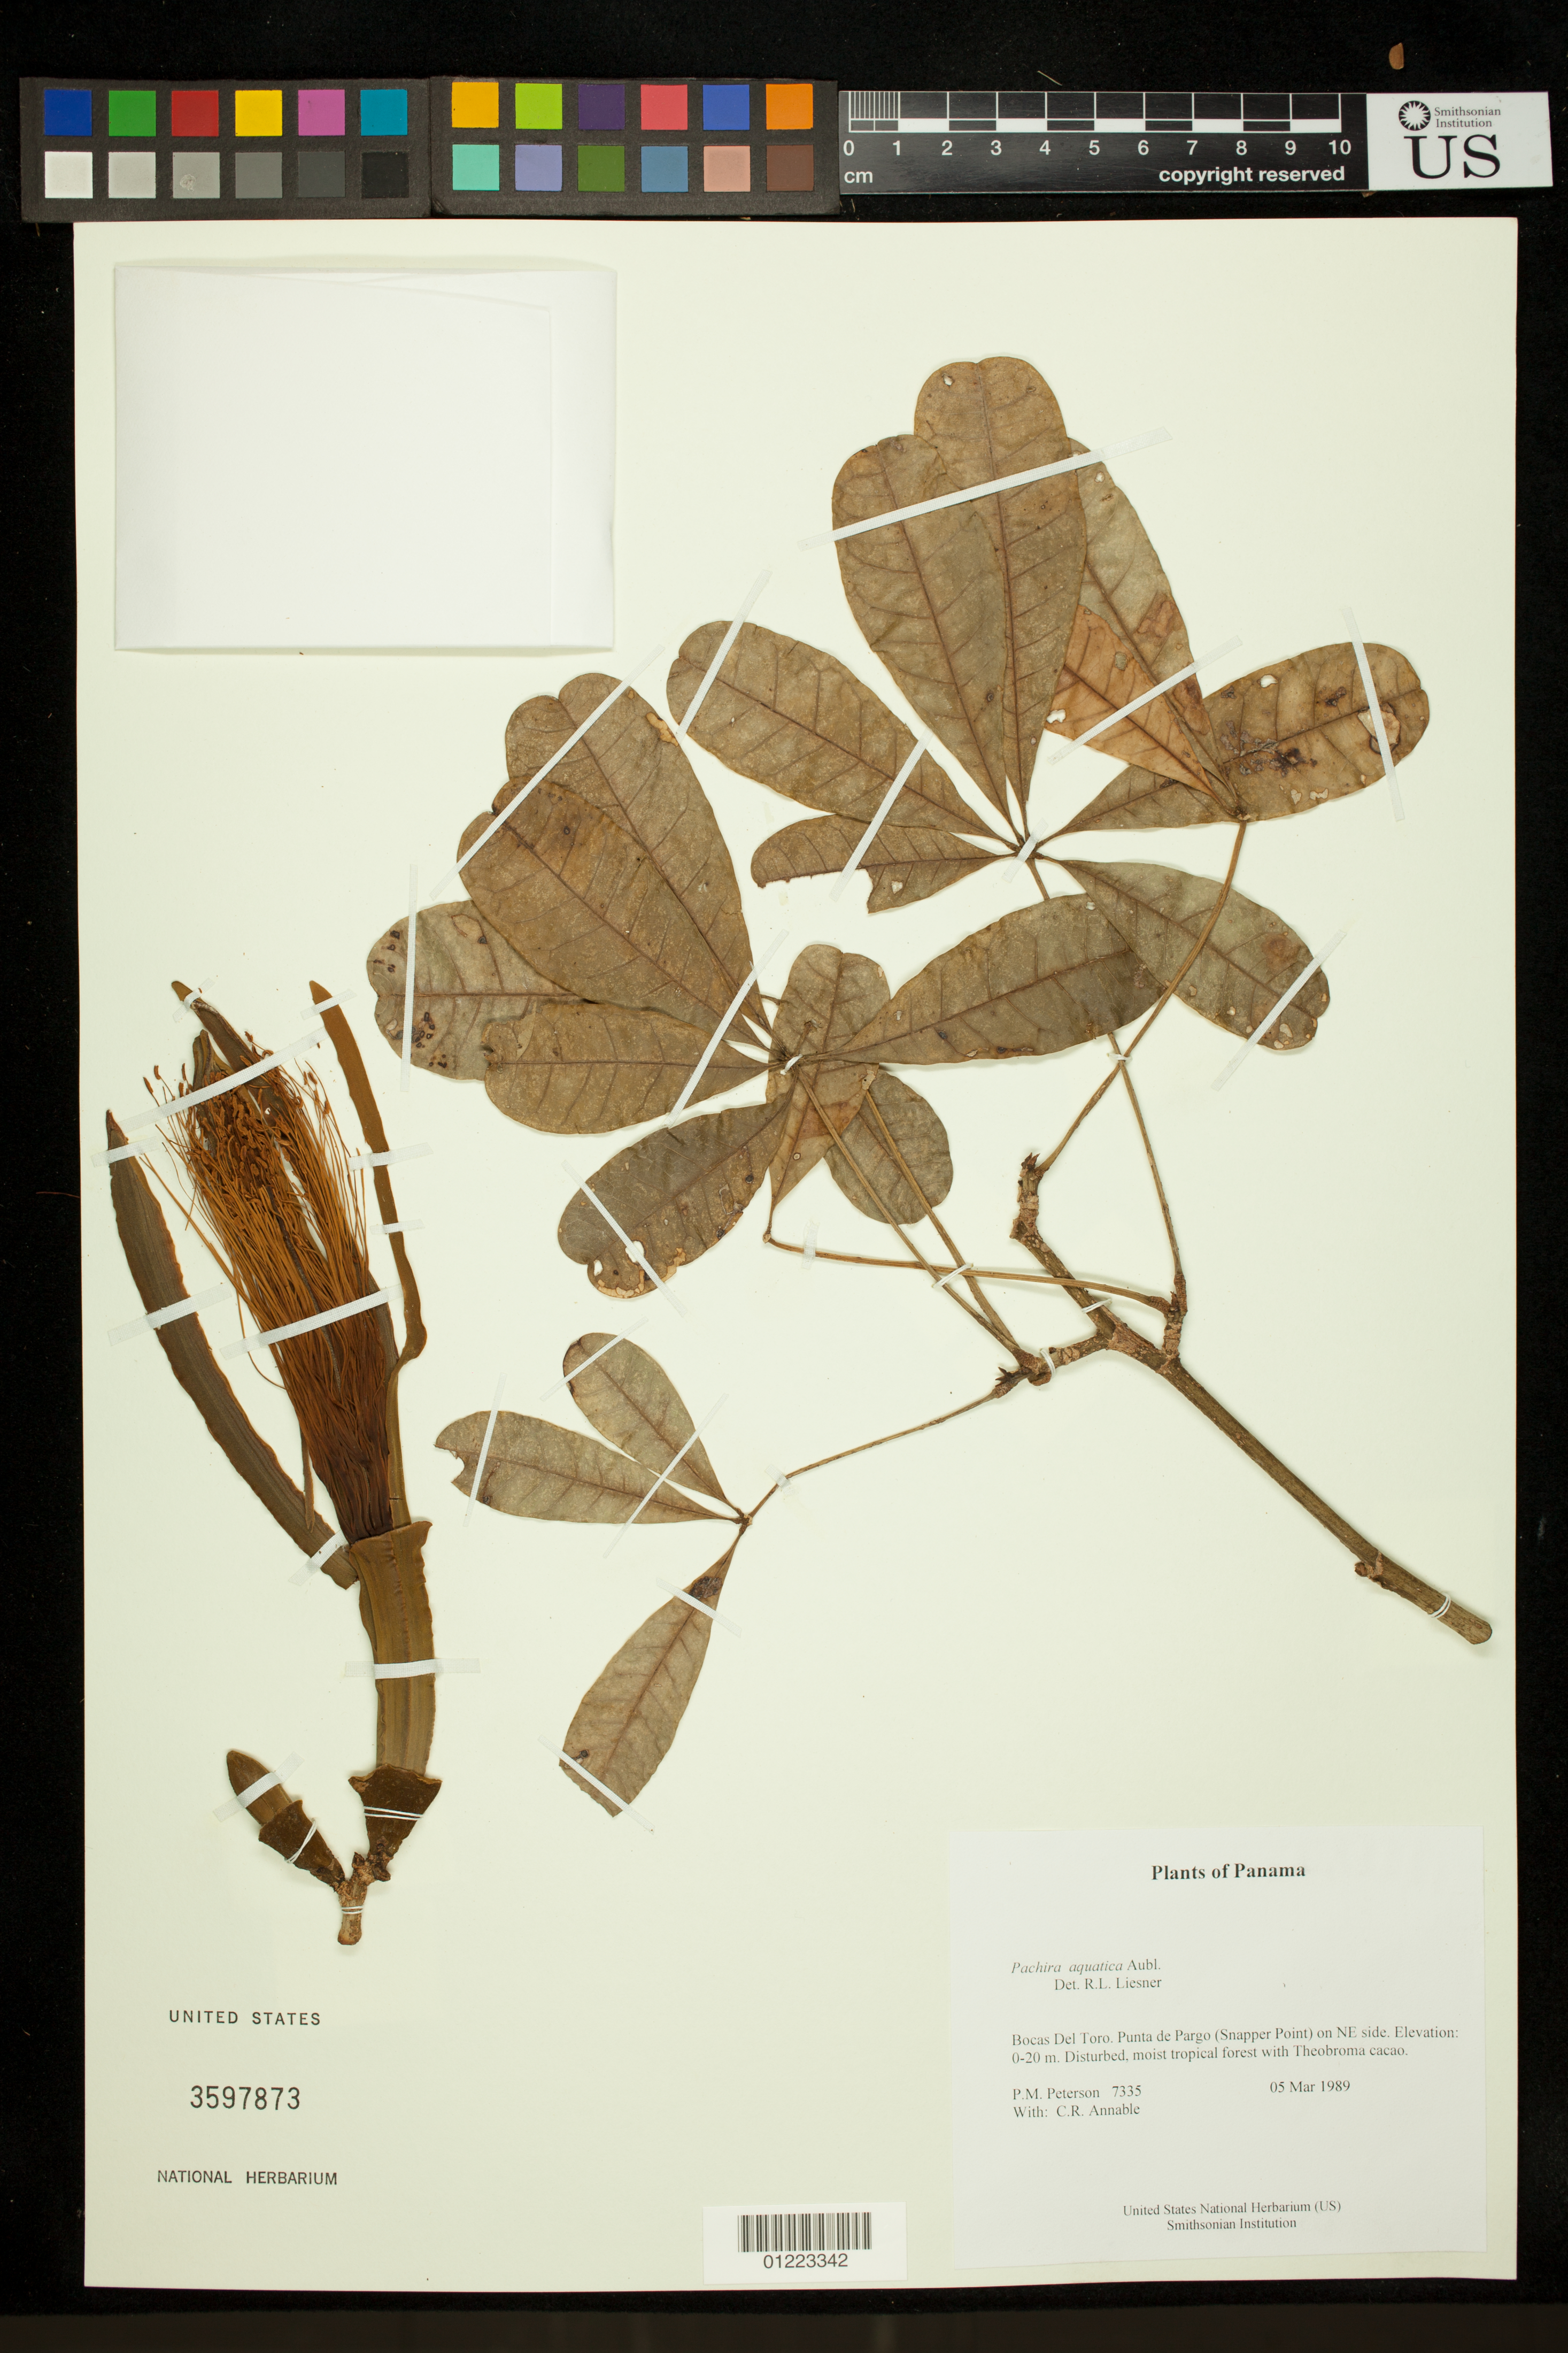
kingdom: Plantae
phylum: Tracheophyta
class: Magnoliopsida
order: Malvales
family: Malvaceae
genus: Pachira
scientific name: Pachira aquatica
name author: Aubl.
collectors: P. M. Peterson & C. R. Annable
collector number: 7335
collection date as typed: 3/5/1989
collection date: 1989-03-05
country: Panama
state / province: Bocas del Toro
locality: Bocas del Toro. Punta de Pargo (Snapper Point) on NE side.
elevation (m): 0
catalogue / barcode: US 3597873